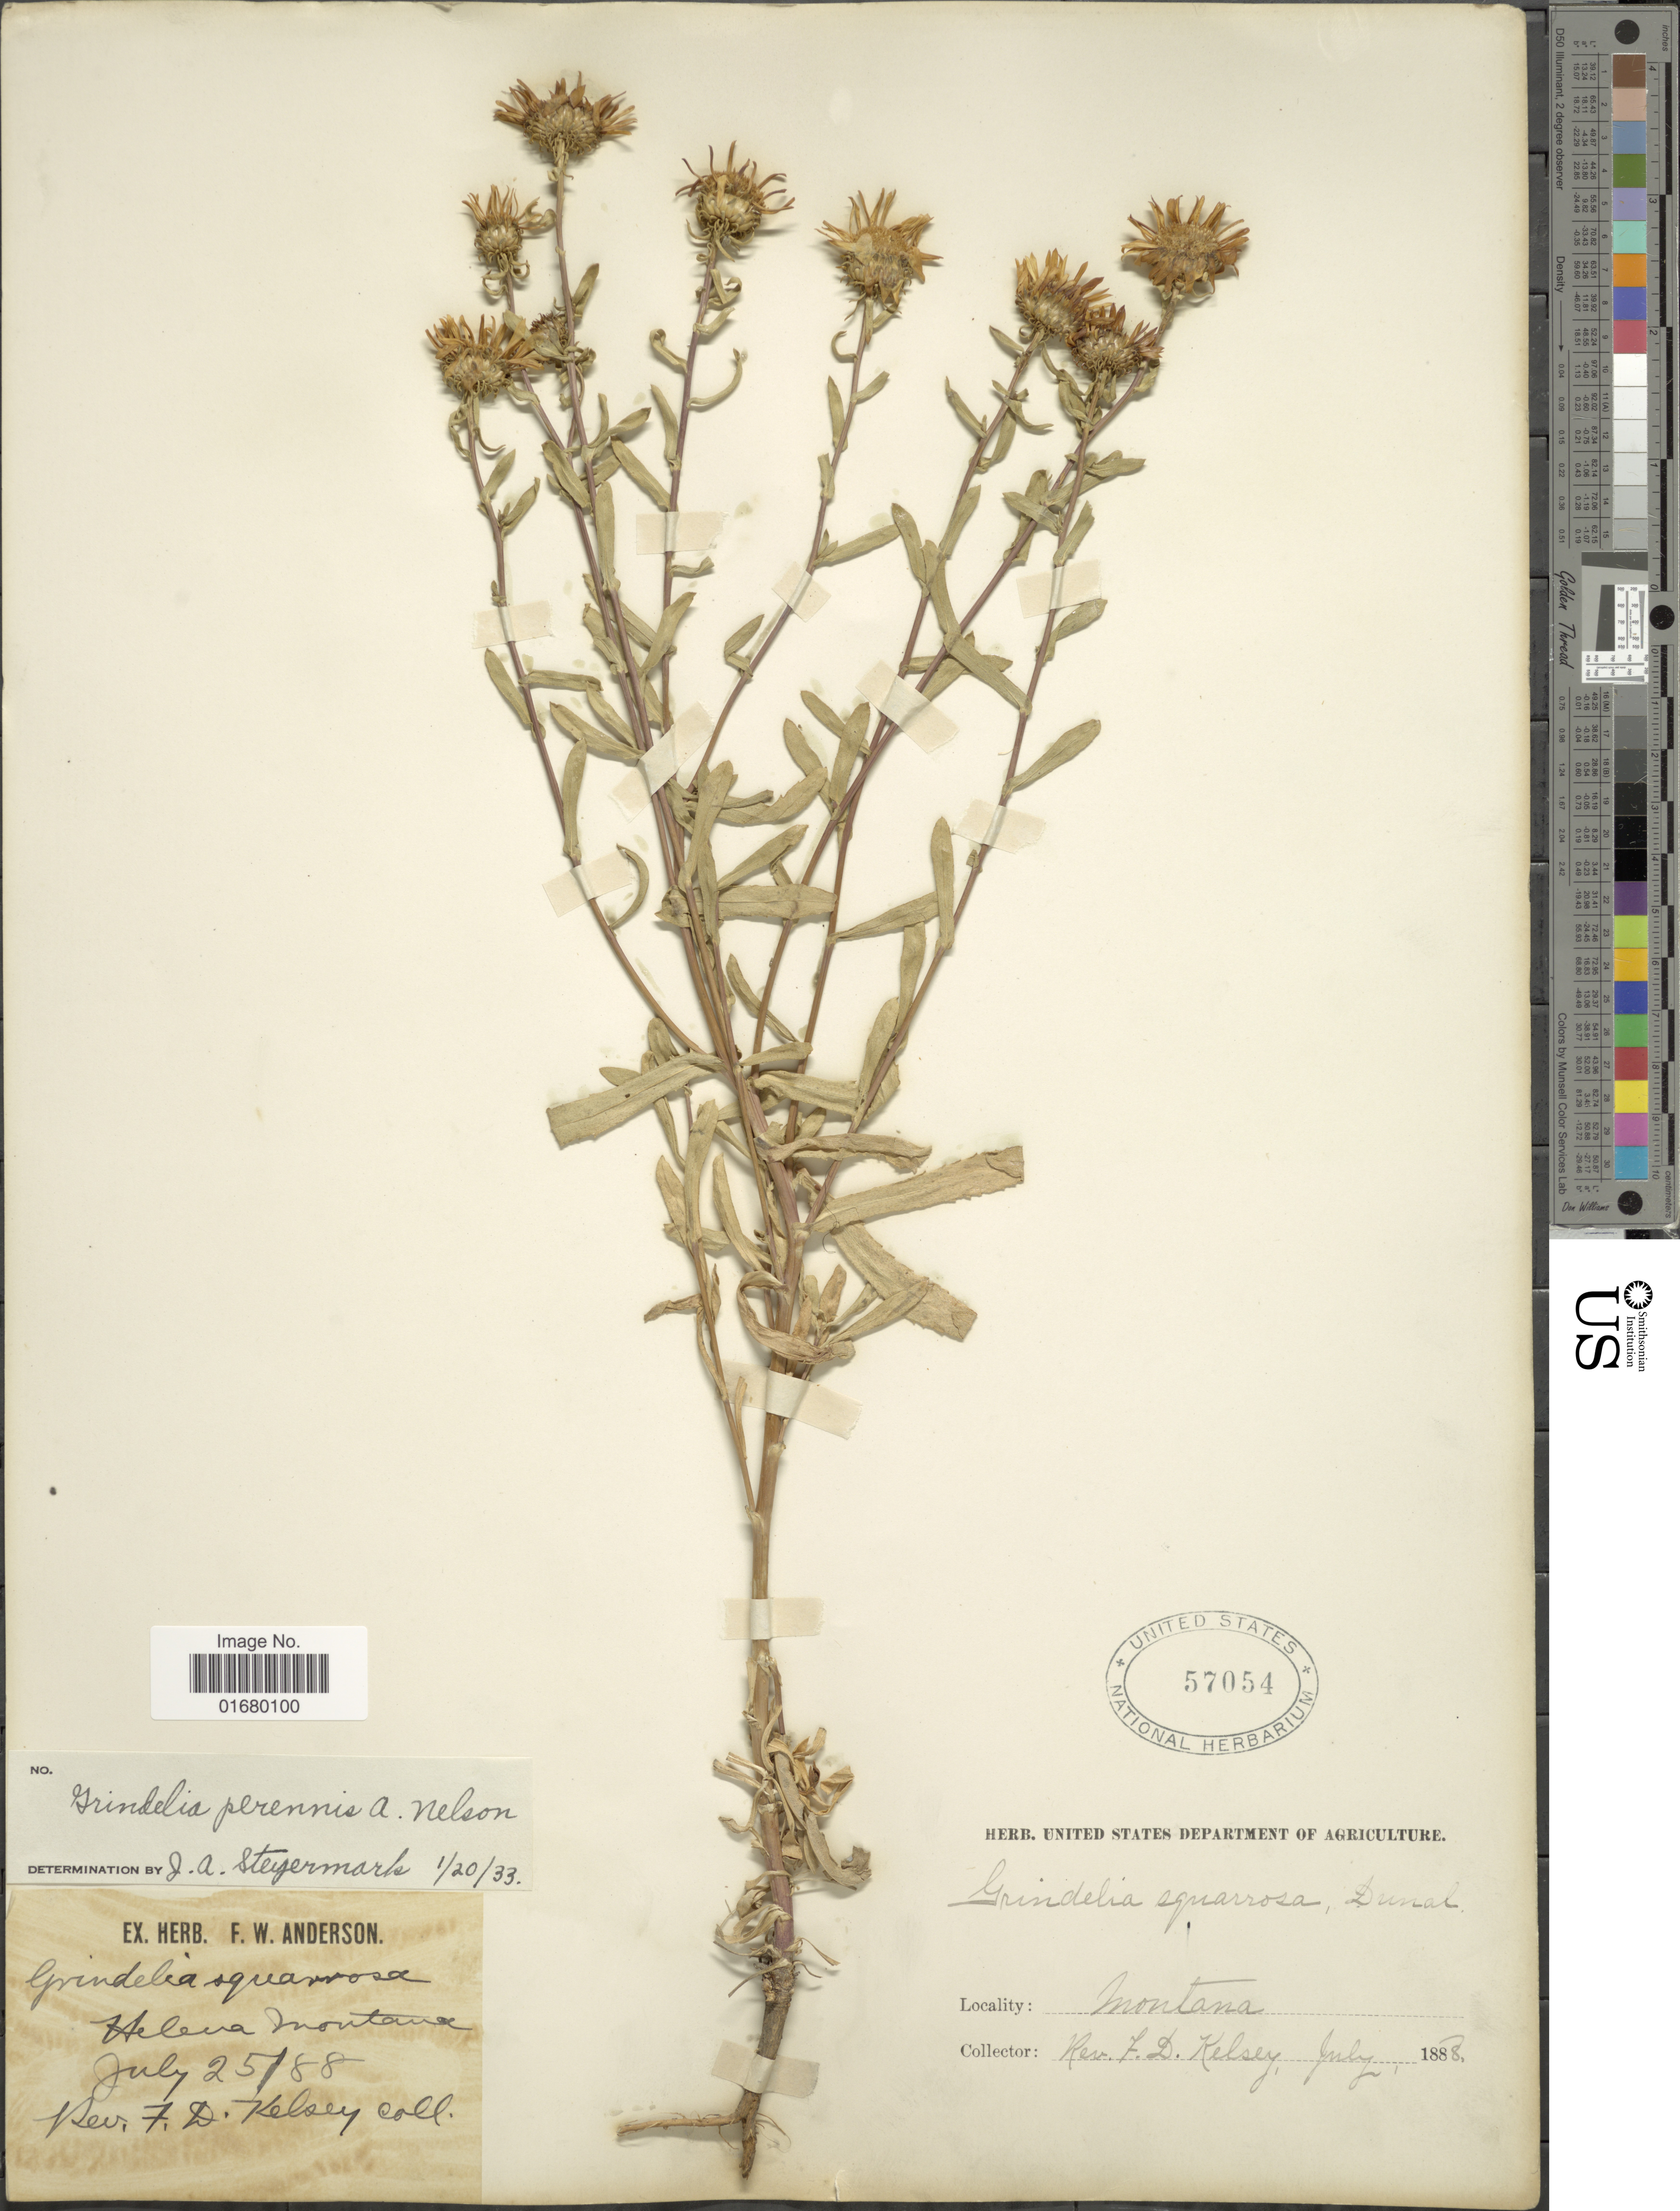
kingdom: Plantae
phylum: Tracheophyta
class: Magnoliopsida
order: Asterales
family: Asteraceae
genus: Grindelia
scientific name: Grindelia perennis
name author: A. Nelson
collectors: F. Kelsey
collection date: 1888-07-25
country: United States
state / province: Montana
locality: Helena.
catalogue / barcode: US 57054